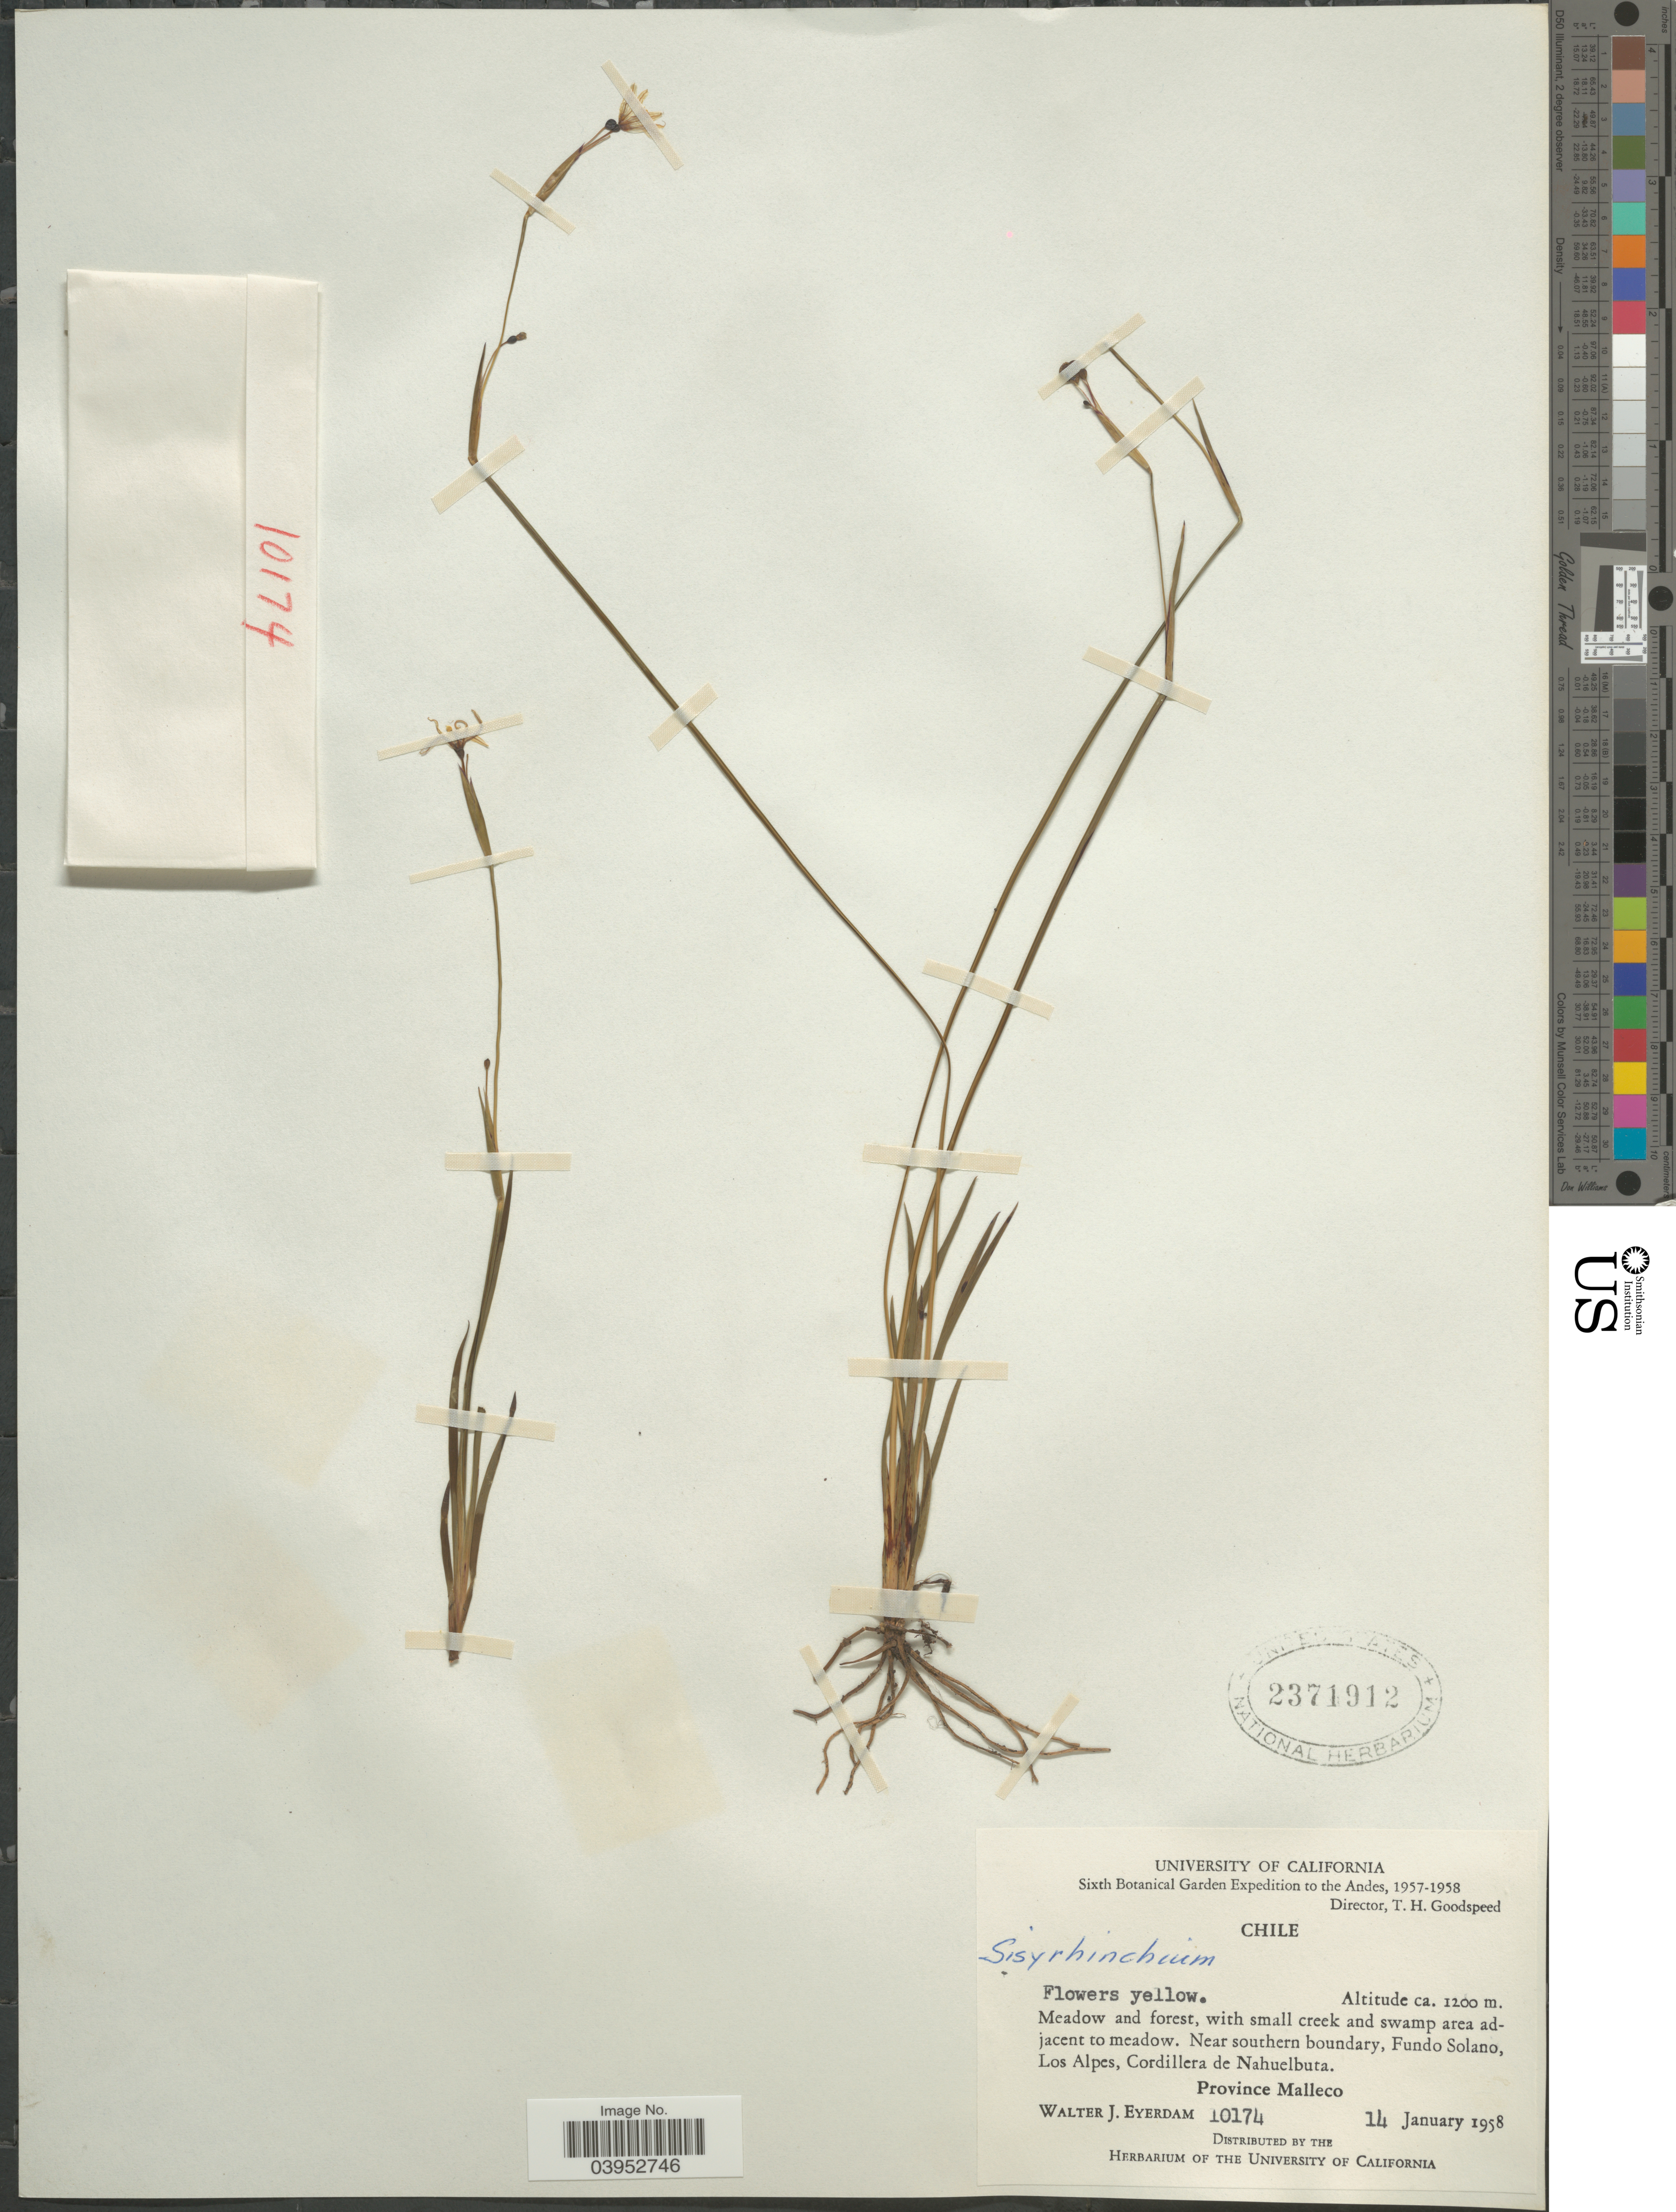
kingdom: Plantae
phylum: Tracheophyta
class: Liliopsida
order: Asparagales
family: Iridaceae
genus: Sisyrinchium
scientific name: Sisyrinchium sp.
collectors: W. J. Eyerdam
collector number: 10174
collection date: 1958-01-14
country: Chile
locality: The Andes. Near southern boundary, Fundo Solano, Los Alpes, Cordillera de Nahuelbuta. Province Malleco.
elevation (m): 1200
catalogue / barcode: US 2371912